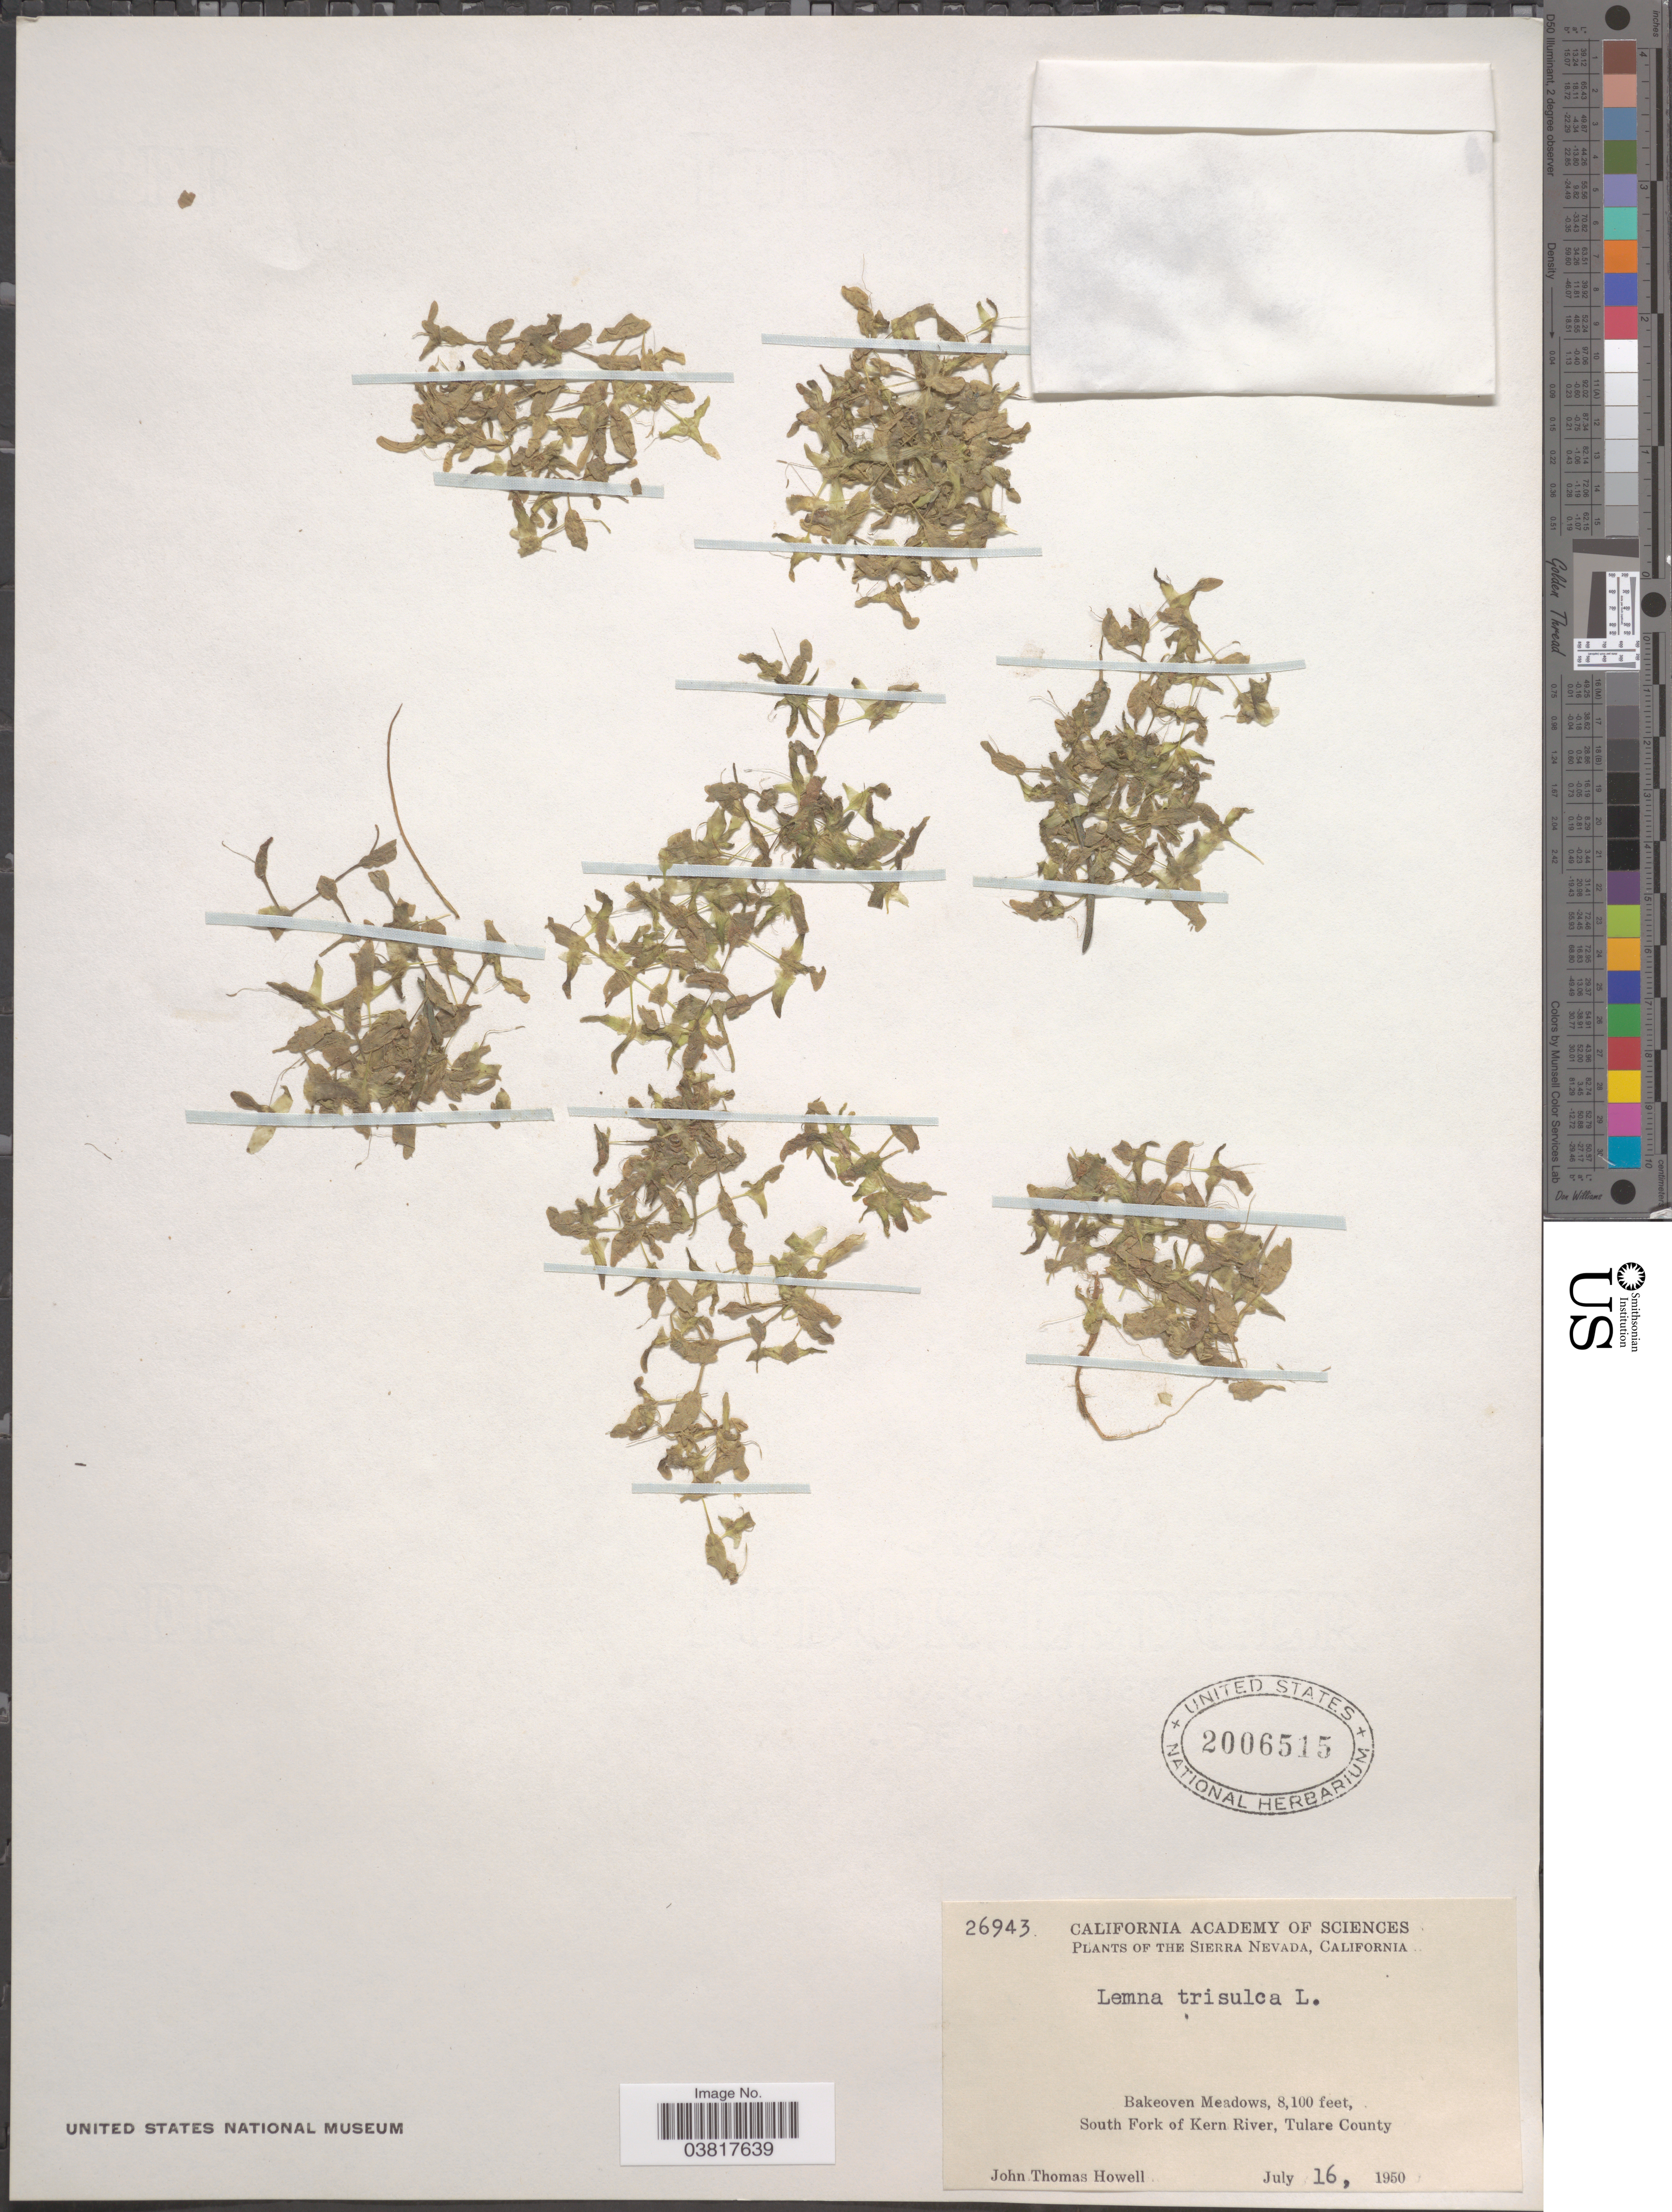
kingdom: Plantae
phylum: Tracheophyta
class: Liliopsida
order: Alismatales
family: Araceae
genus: Lemna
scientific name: Lemna trisulca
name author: L.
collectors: J. T. Howell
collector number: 26943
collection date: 1950-07-16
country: United States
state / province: California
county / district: Tulare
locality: The Sierra Nevada. Bakeoven Meadows. South Fork of Kern River, Tulare County.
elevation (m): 2469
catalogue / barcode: US 2006515